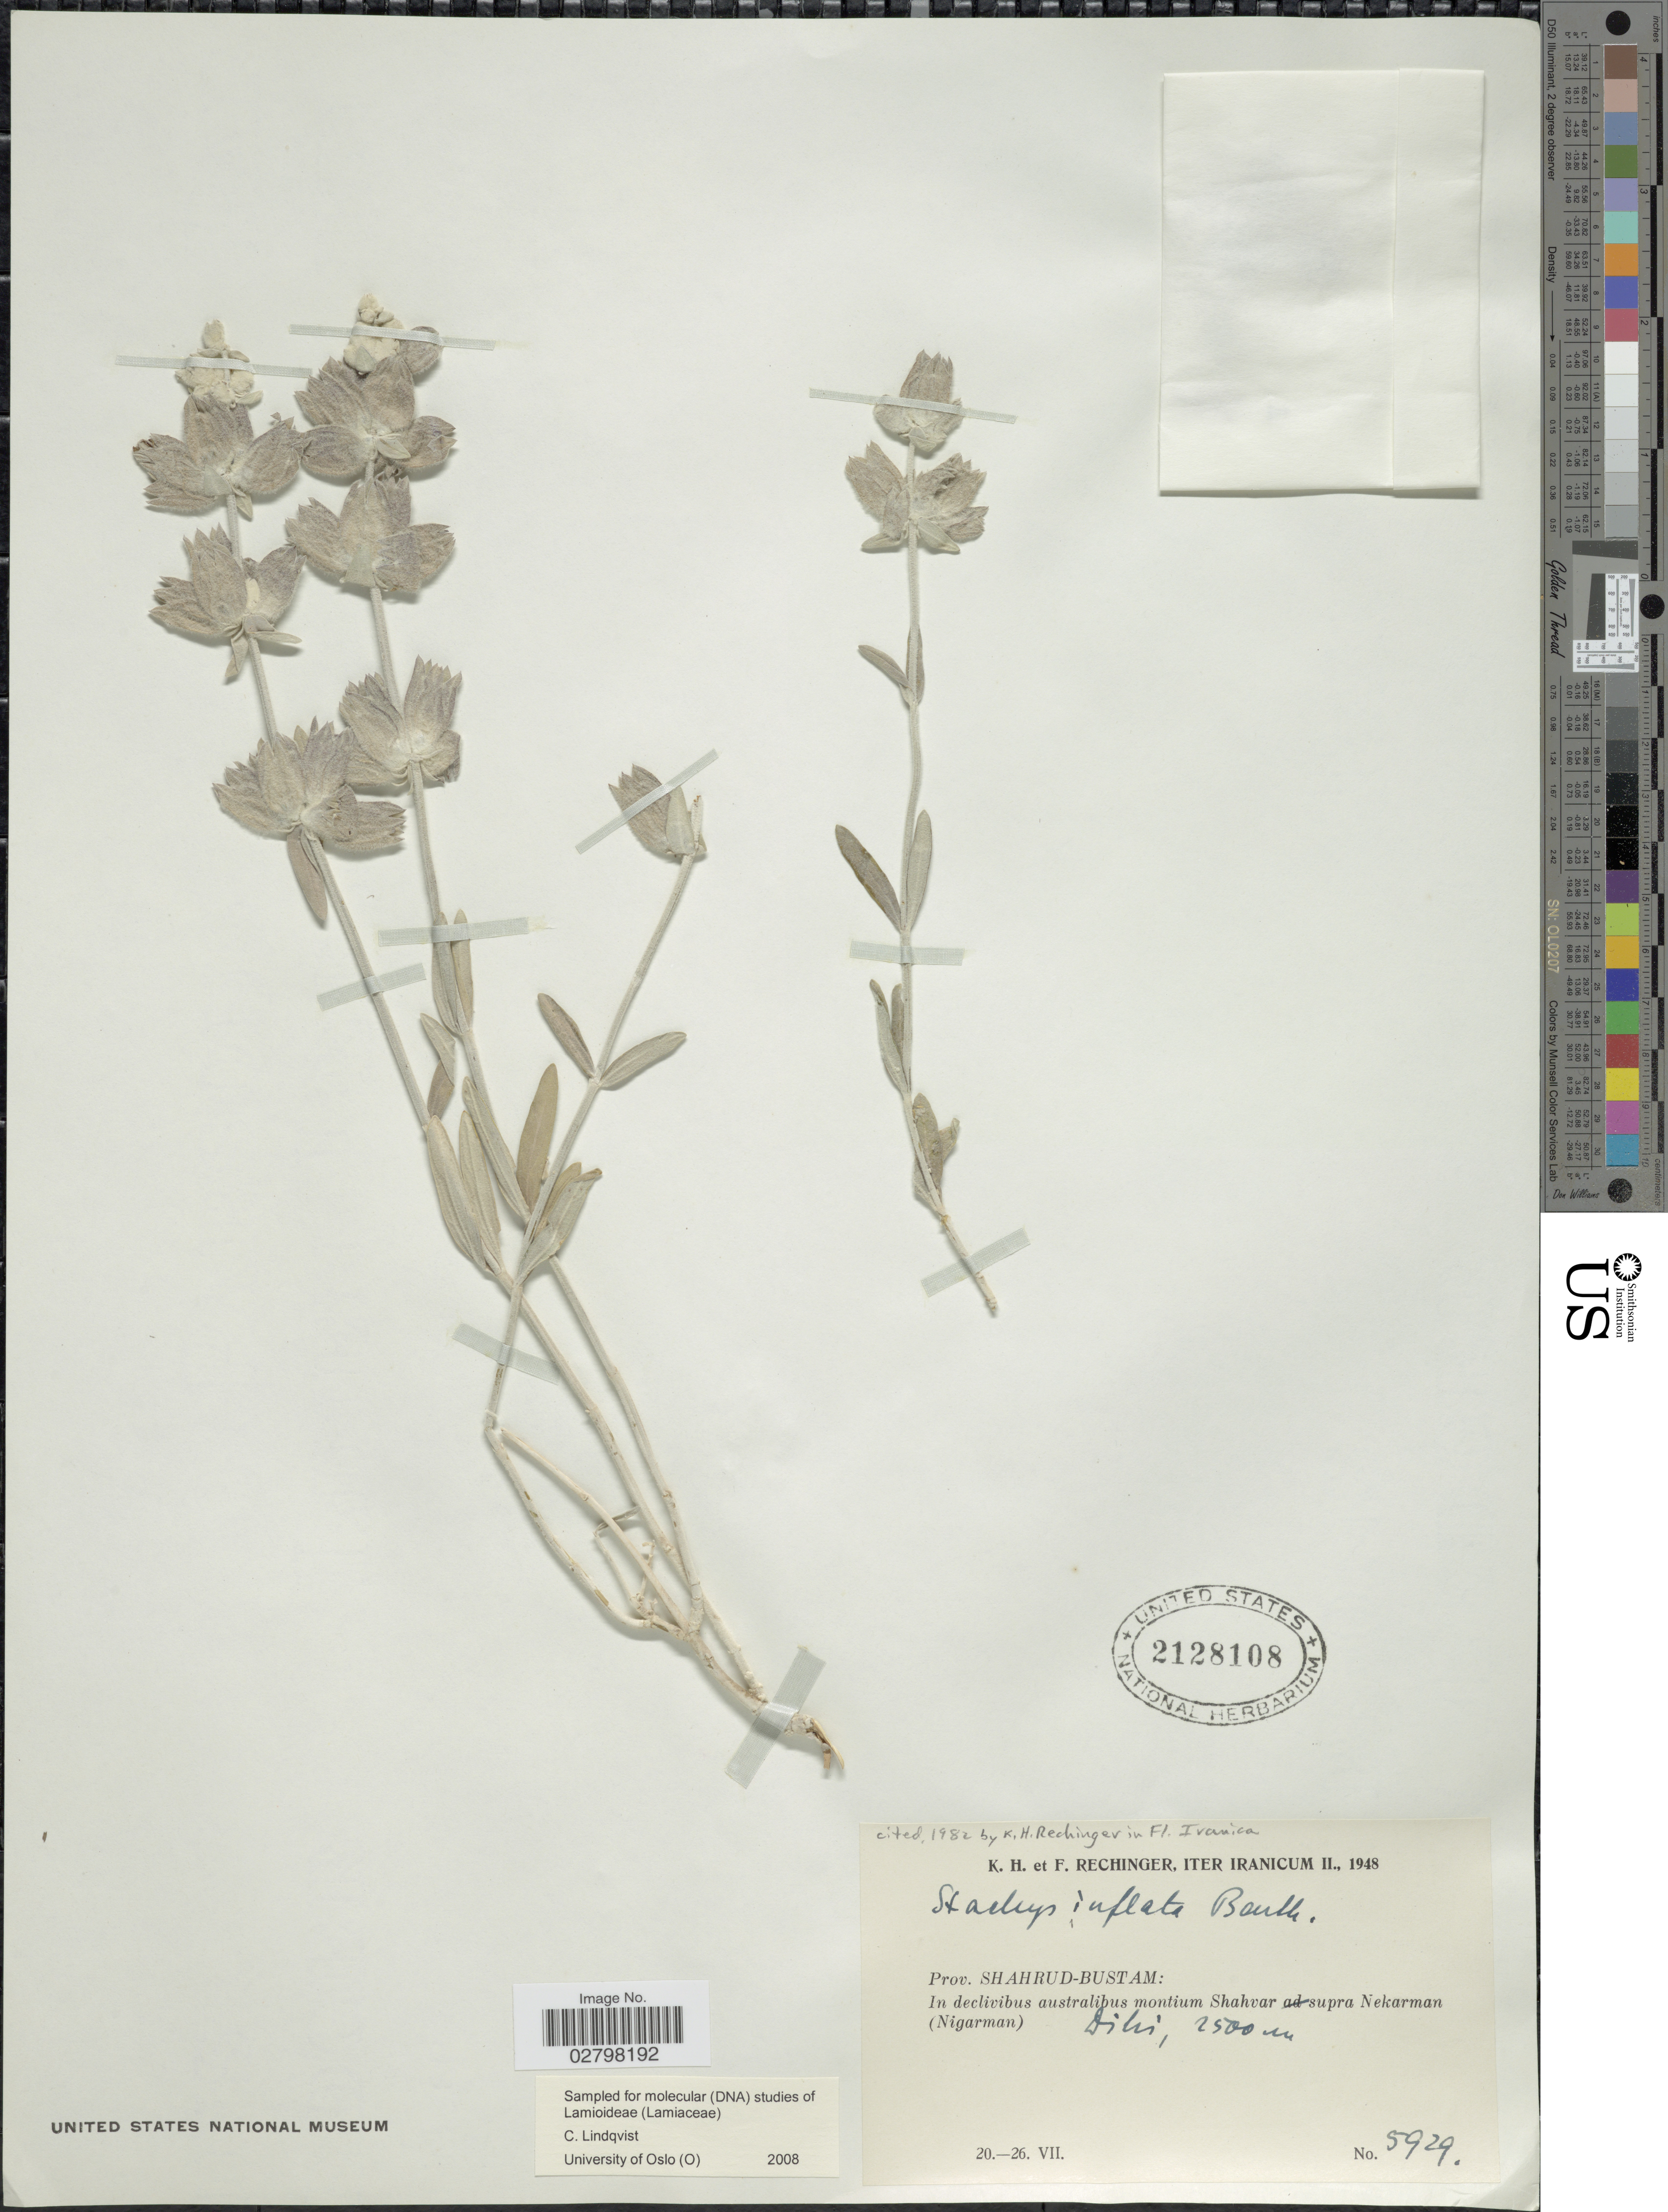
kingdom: Plantae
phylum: Tracheophyta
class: Magnoliopsida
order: Lamiales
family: Lamiaceae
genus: Stachys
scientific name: Stachys inflata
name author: Benth.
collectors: K. H. Rechinger & F. Rechinger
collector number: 5929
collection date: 1948-07-20/1948-07-26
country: Iran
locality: Iter Iranicum. Prov. Shahrud-Bustam: In declivibus australibus montium Shahvar supra Nekarman (Nigarman). Dihi [interpreted].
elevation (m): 2500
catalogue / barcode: US 2128108